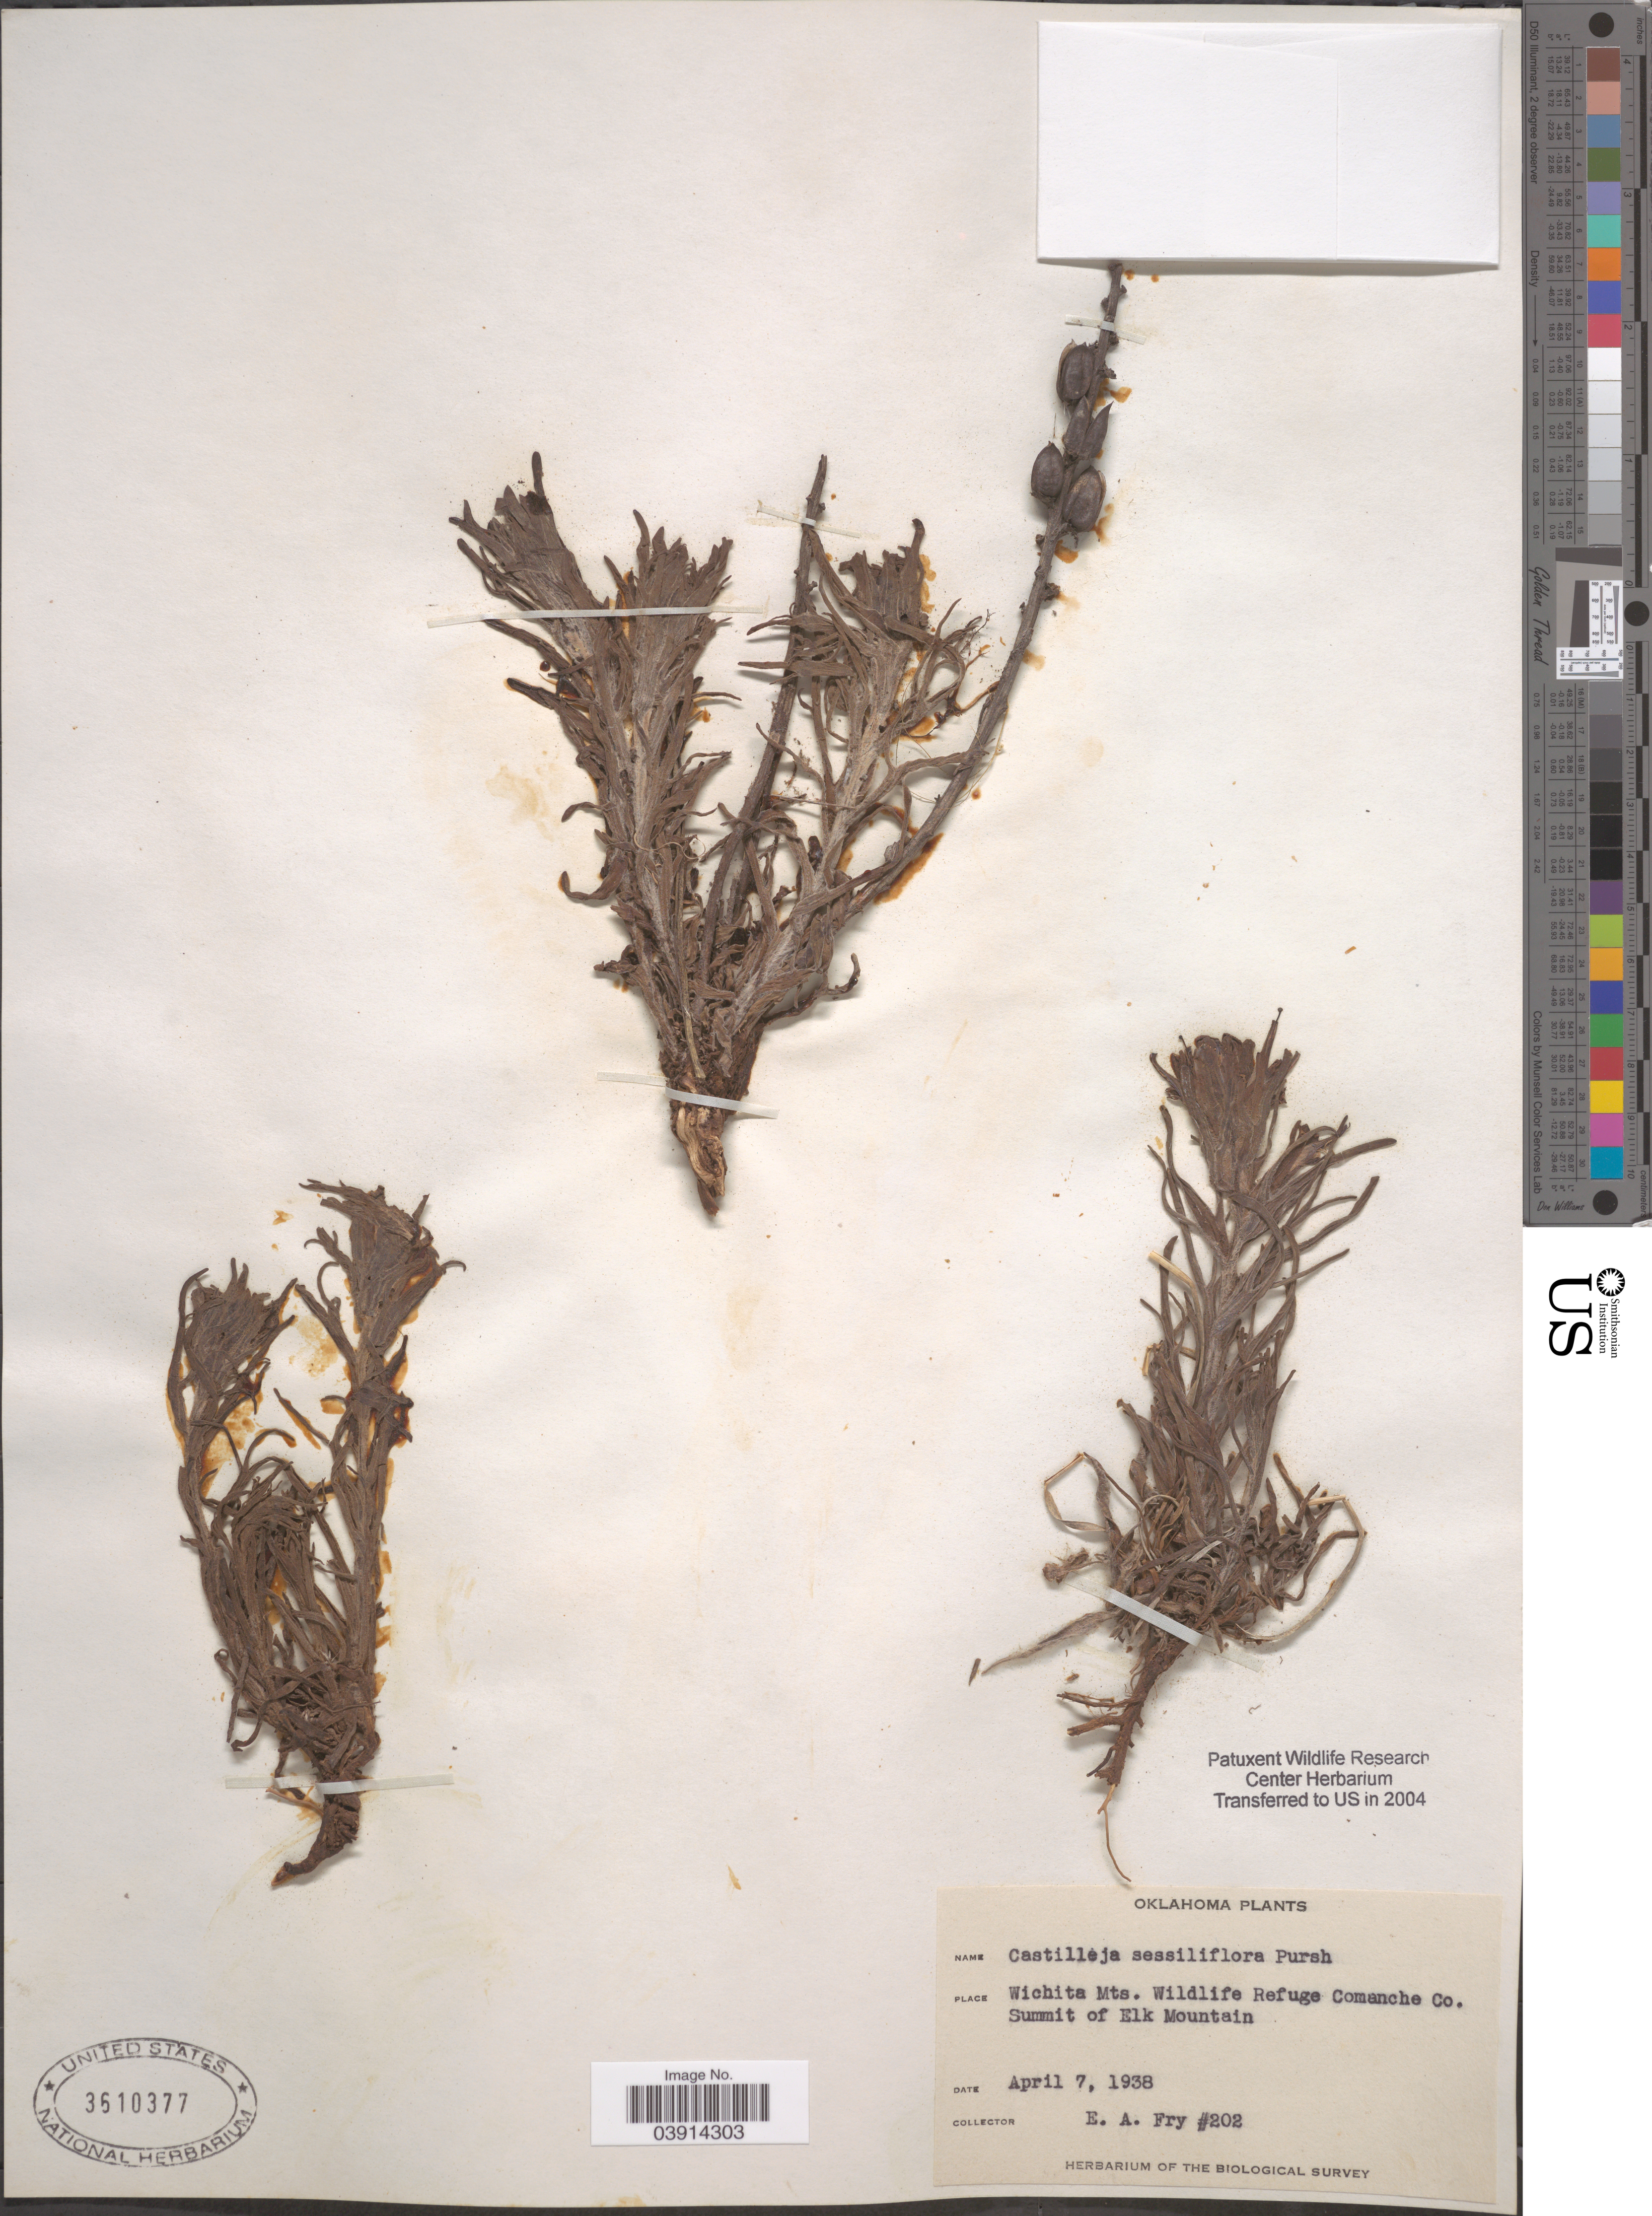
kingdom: Plantae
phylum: Tracheophyta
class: Magnoliopsida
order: Lamiales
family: Orobanchaceae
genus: Castilleja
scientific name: Castilleja sessiliflora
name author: Pursh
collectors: E. Fry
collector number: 202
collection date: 1938-04-07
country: United States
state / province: Oklahoma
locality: Wichita Mts. Wildlife Refuge Comanche Co. Summit of Elk Mountain.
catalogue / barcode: US 3610377